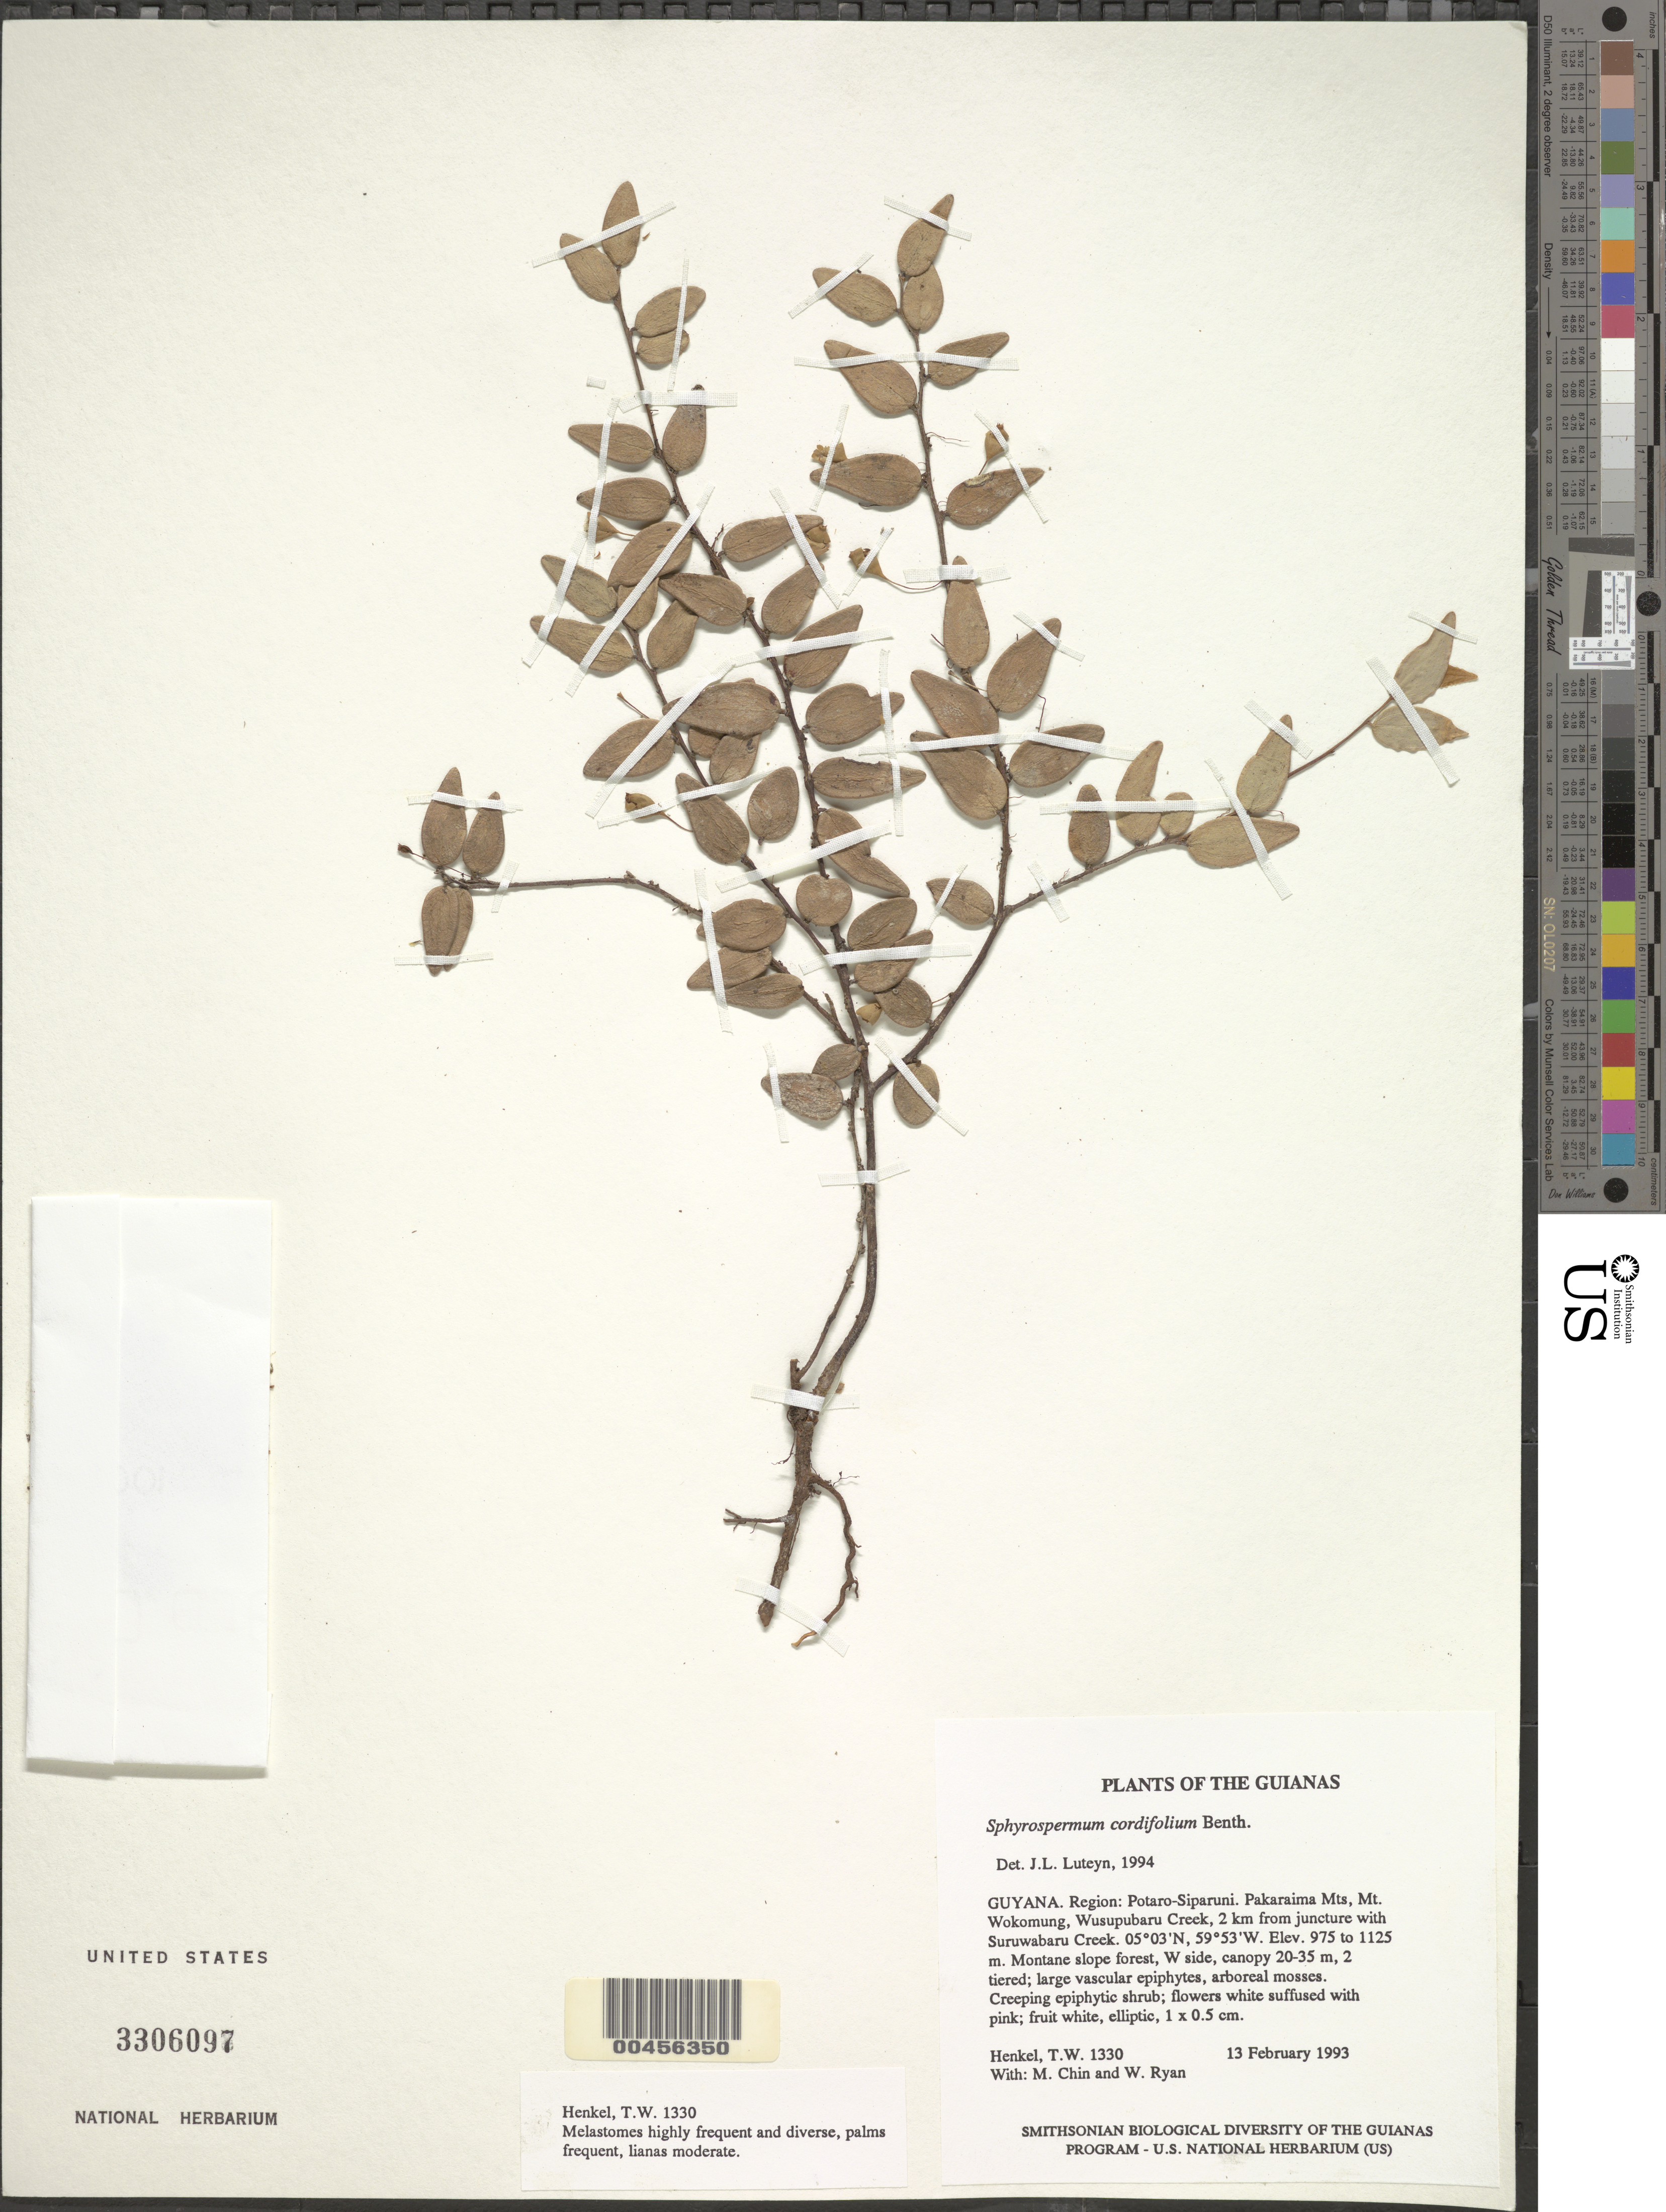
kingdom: Plantae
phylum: Tracheophyta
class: Magnoliopsida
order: Ericales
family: Ericaceae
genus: Sphyrospermum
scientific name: Sphyrospermum cordifolium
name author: Benth.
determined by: Luteyn, J. L.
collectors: T. Henkel, M. Chin & W. Ryan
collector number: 1330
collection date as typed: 13 February 1993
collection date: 1993-02-13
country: Guyana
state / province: Potaro-Siparuni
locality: Pakaraima Mts, Mt. Wokomung, Wusupubaru Creek, 2 km from juncture with Suruwabaru Creek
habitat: Montane slope forest, W side, canopy 20-35 m, 2 tiered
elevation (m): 975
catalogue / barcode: US 3306097